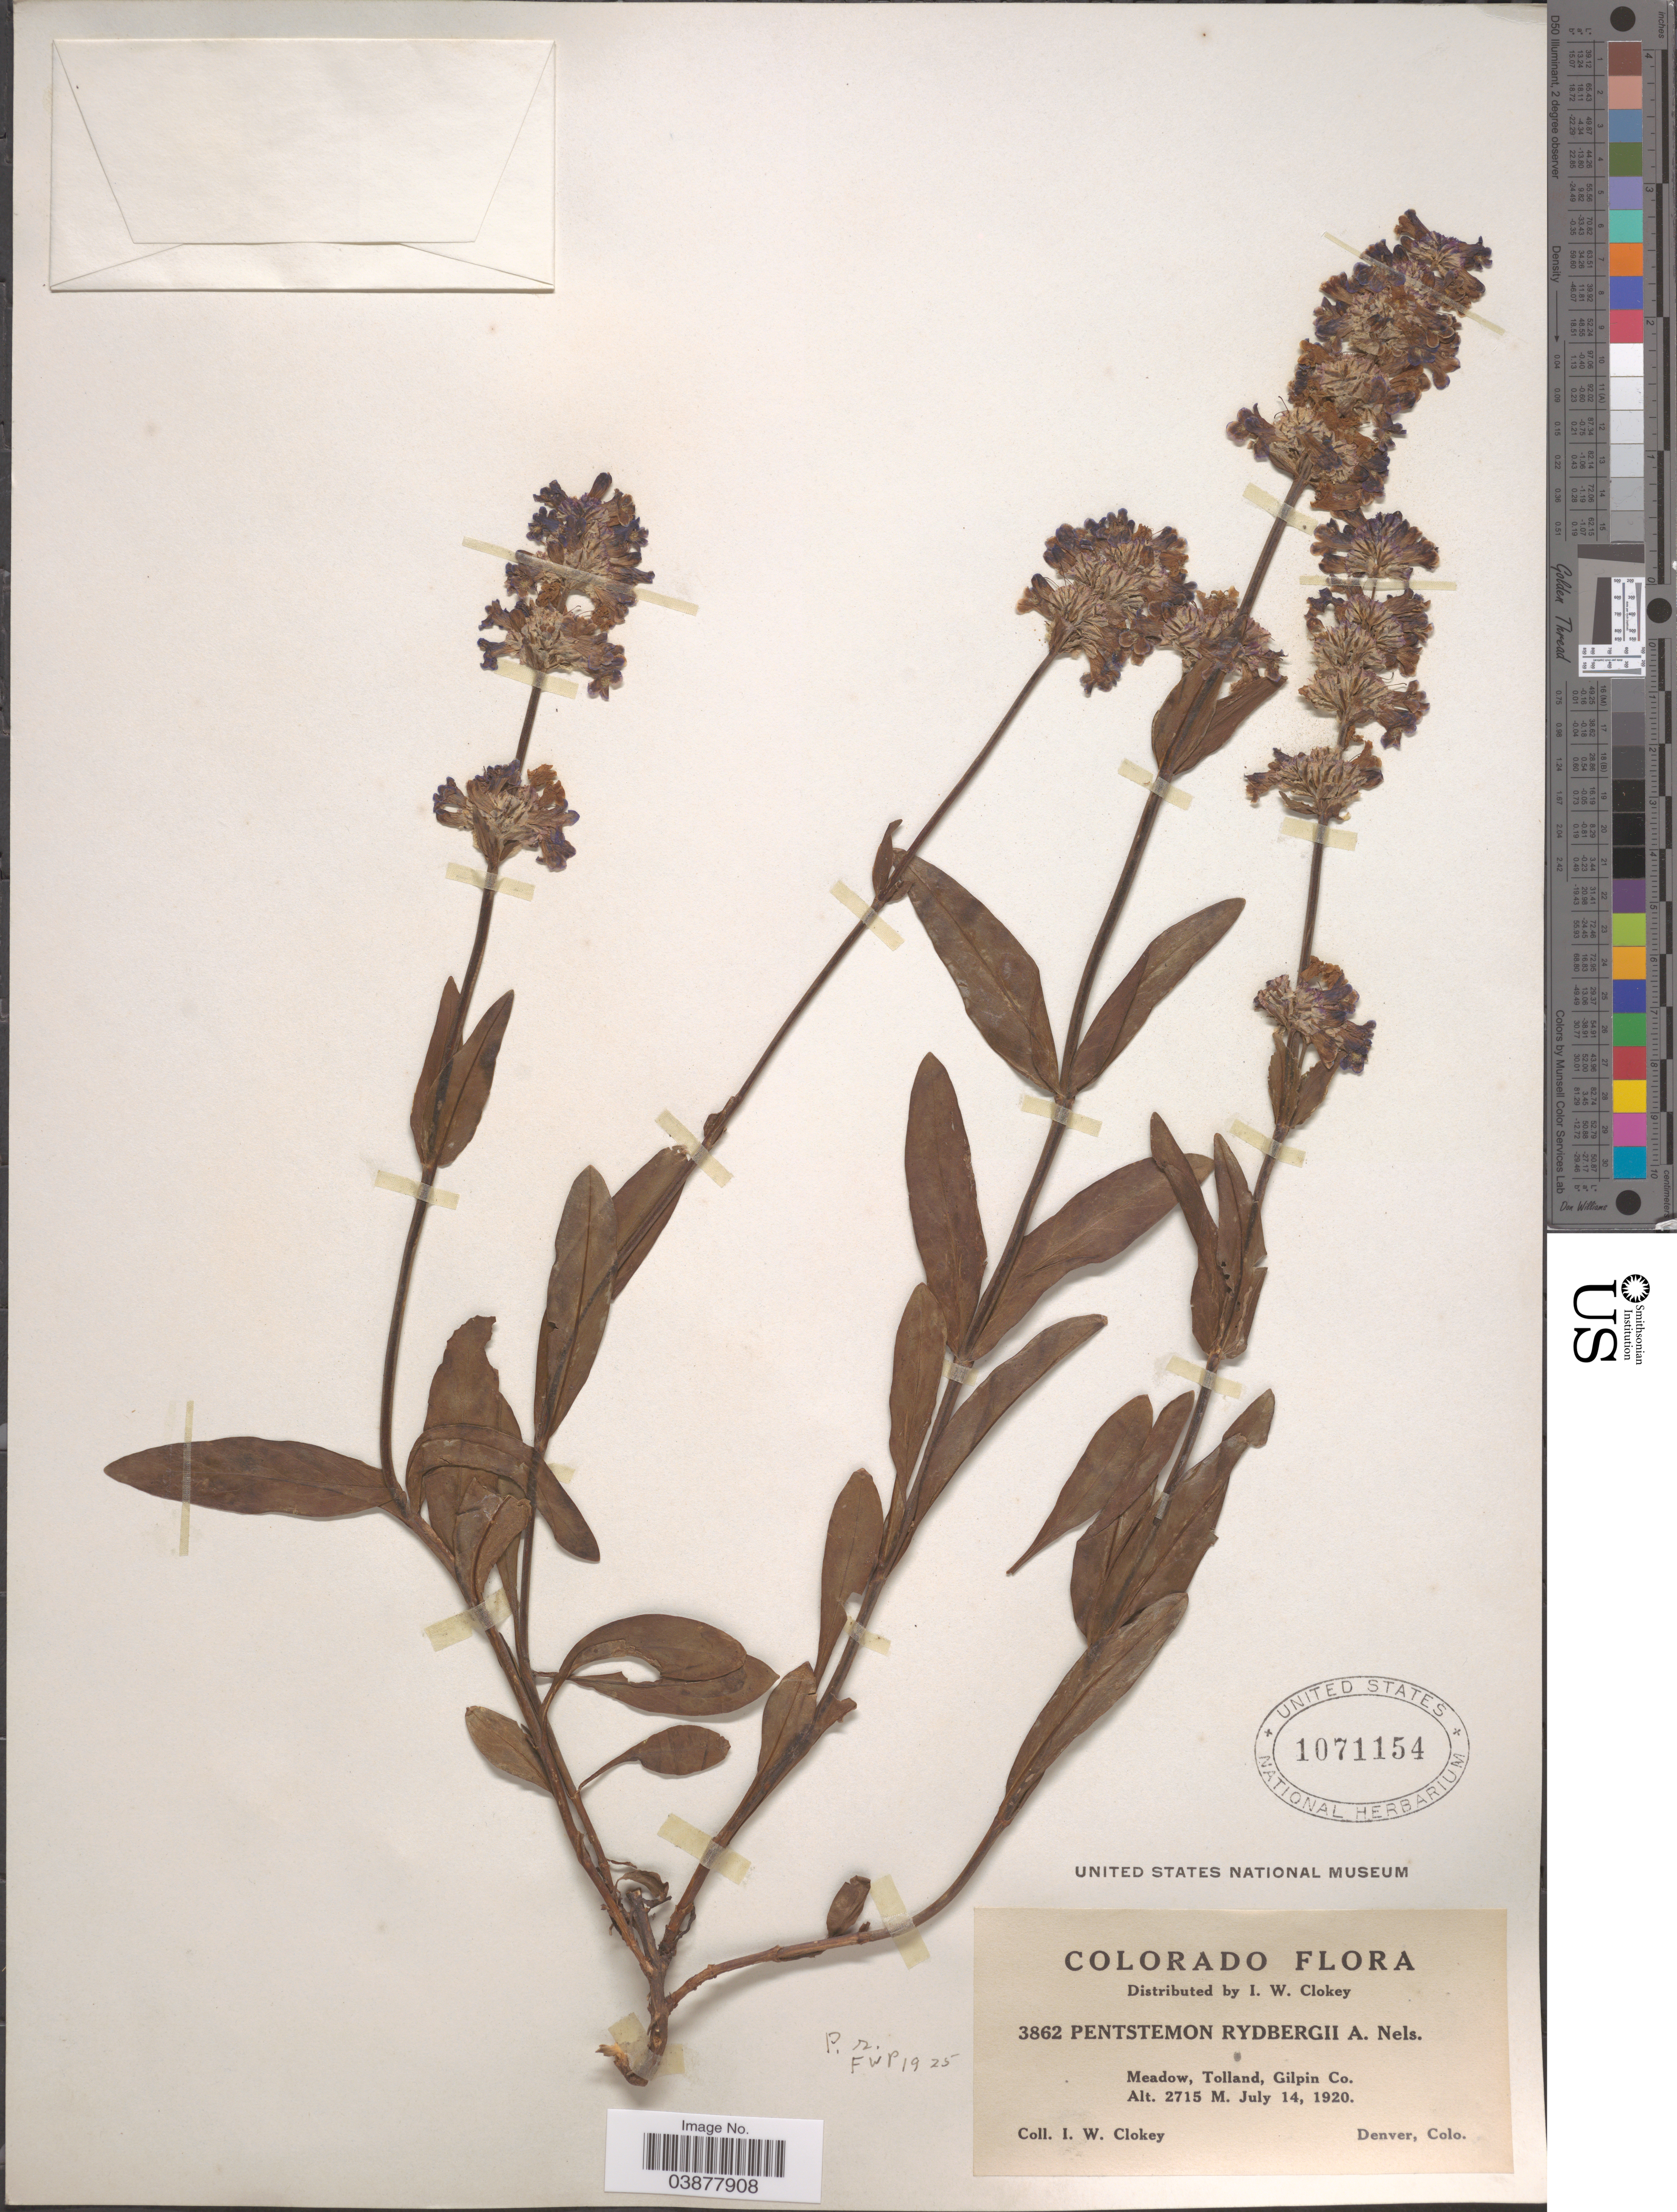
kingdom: Plantae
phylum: Tracheophyta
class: Magnoliopsida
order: Lamiales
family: Plantaginaceae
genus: Penstemon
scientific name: Penstemon rydbergii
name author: A. Nelson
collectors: I. W. Clokey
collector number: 3862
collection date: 1920-07-14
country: United States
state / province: Colorado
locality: Meadow, Tolland, Gilpin CO.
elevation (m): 2715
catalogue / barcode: US 1071154